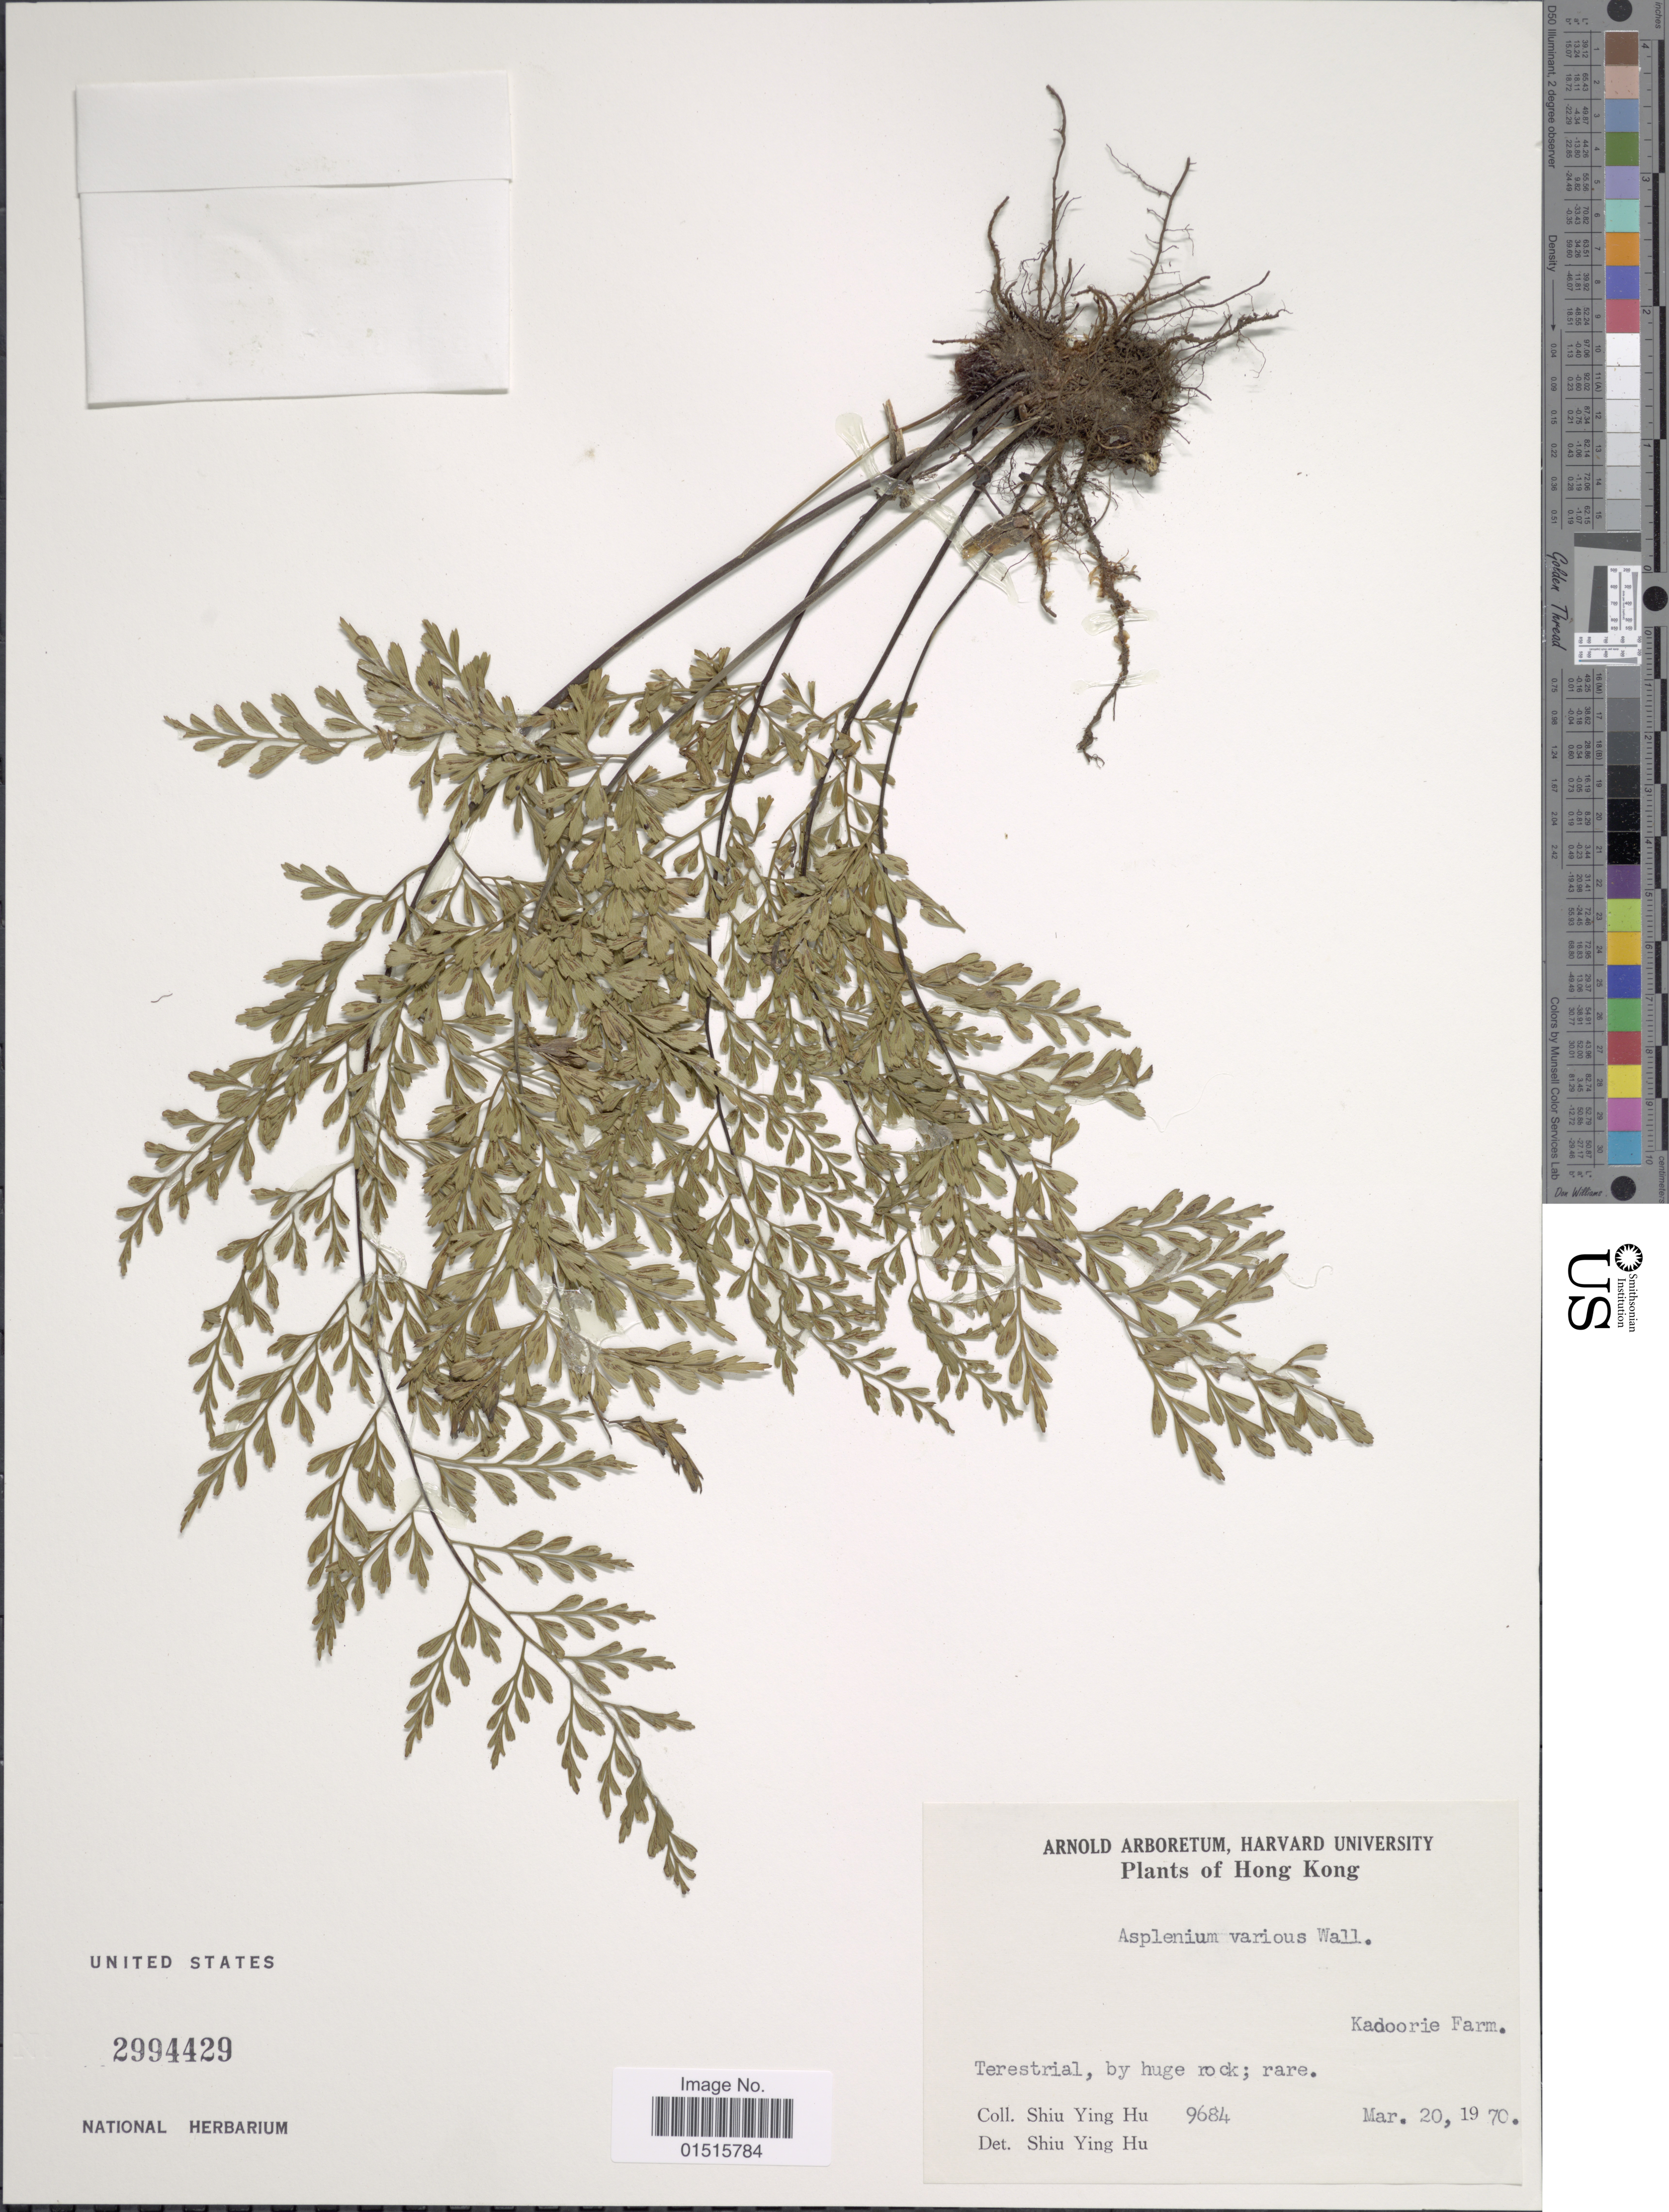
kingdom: Plantae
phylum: Tracheophyta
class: Polypodiopsida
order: Polypodiales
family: Aspleniaceae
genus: Asplenium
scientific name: Asplenium various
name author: Wall.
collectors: S. Y. Hu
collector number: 9684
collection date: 1970-03-20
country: China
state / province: Hong Kong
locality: Kadoorie Farm.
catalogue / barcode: US 2994429